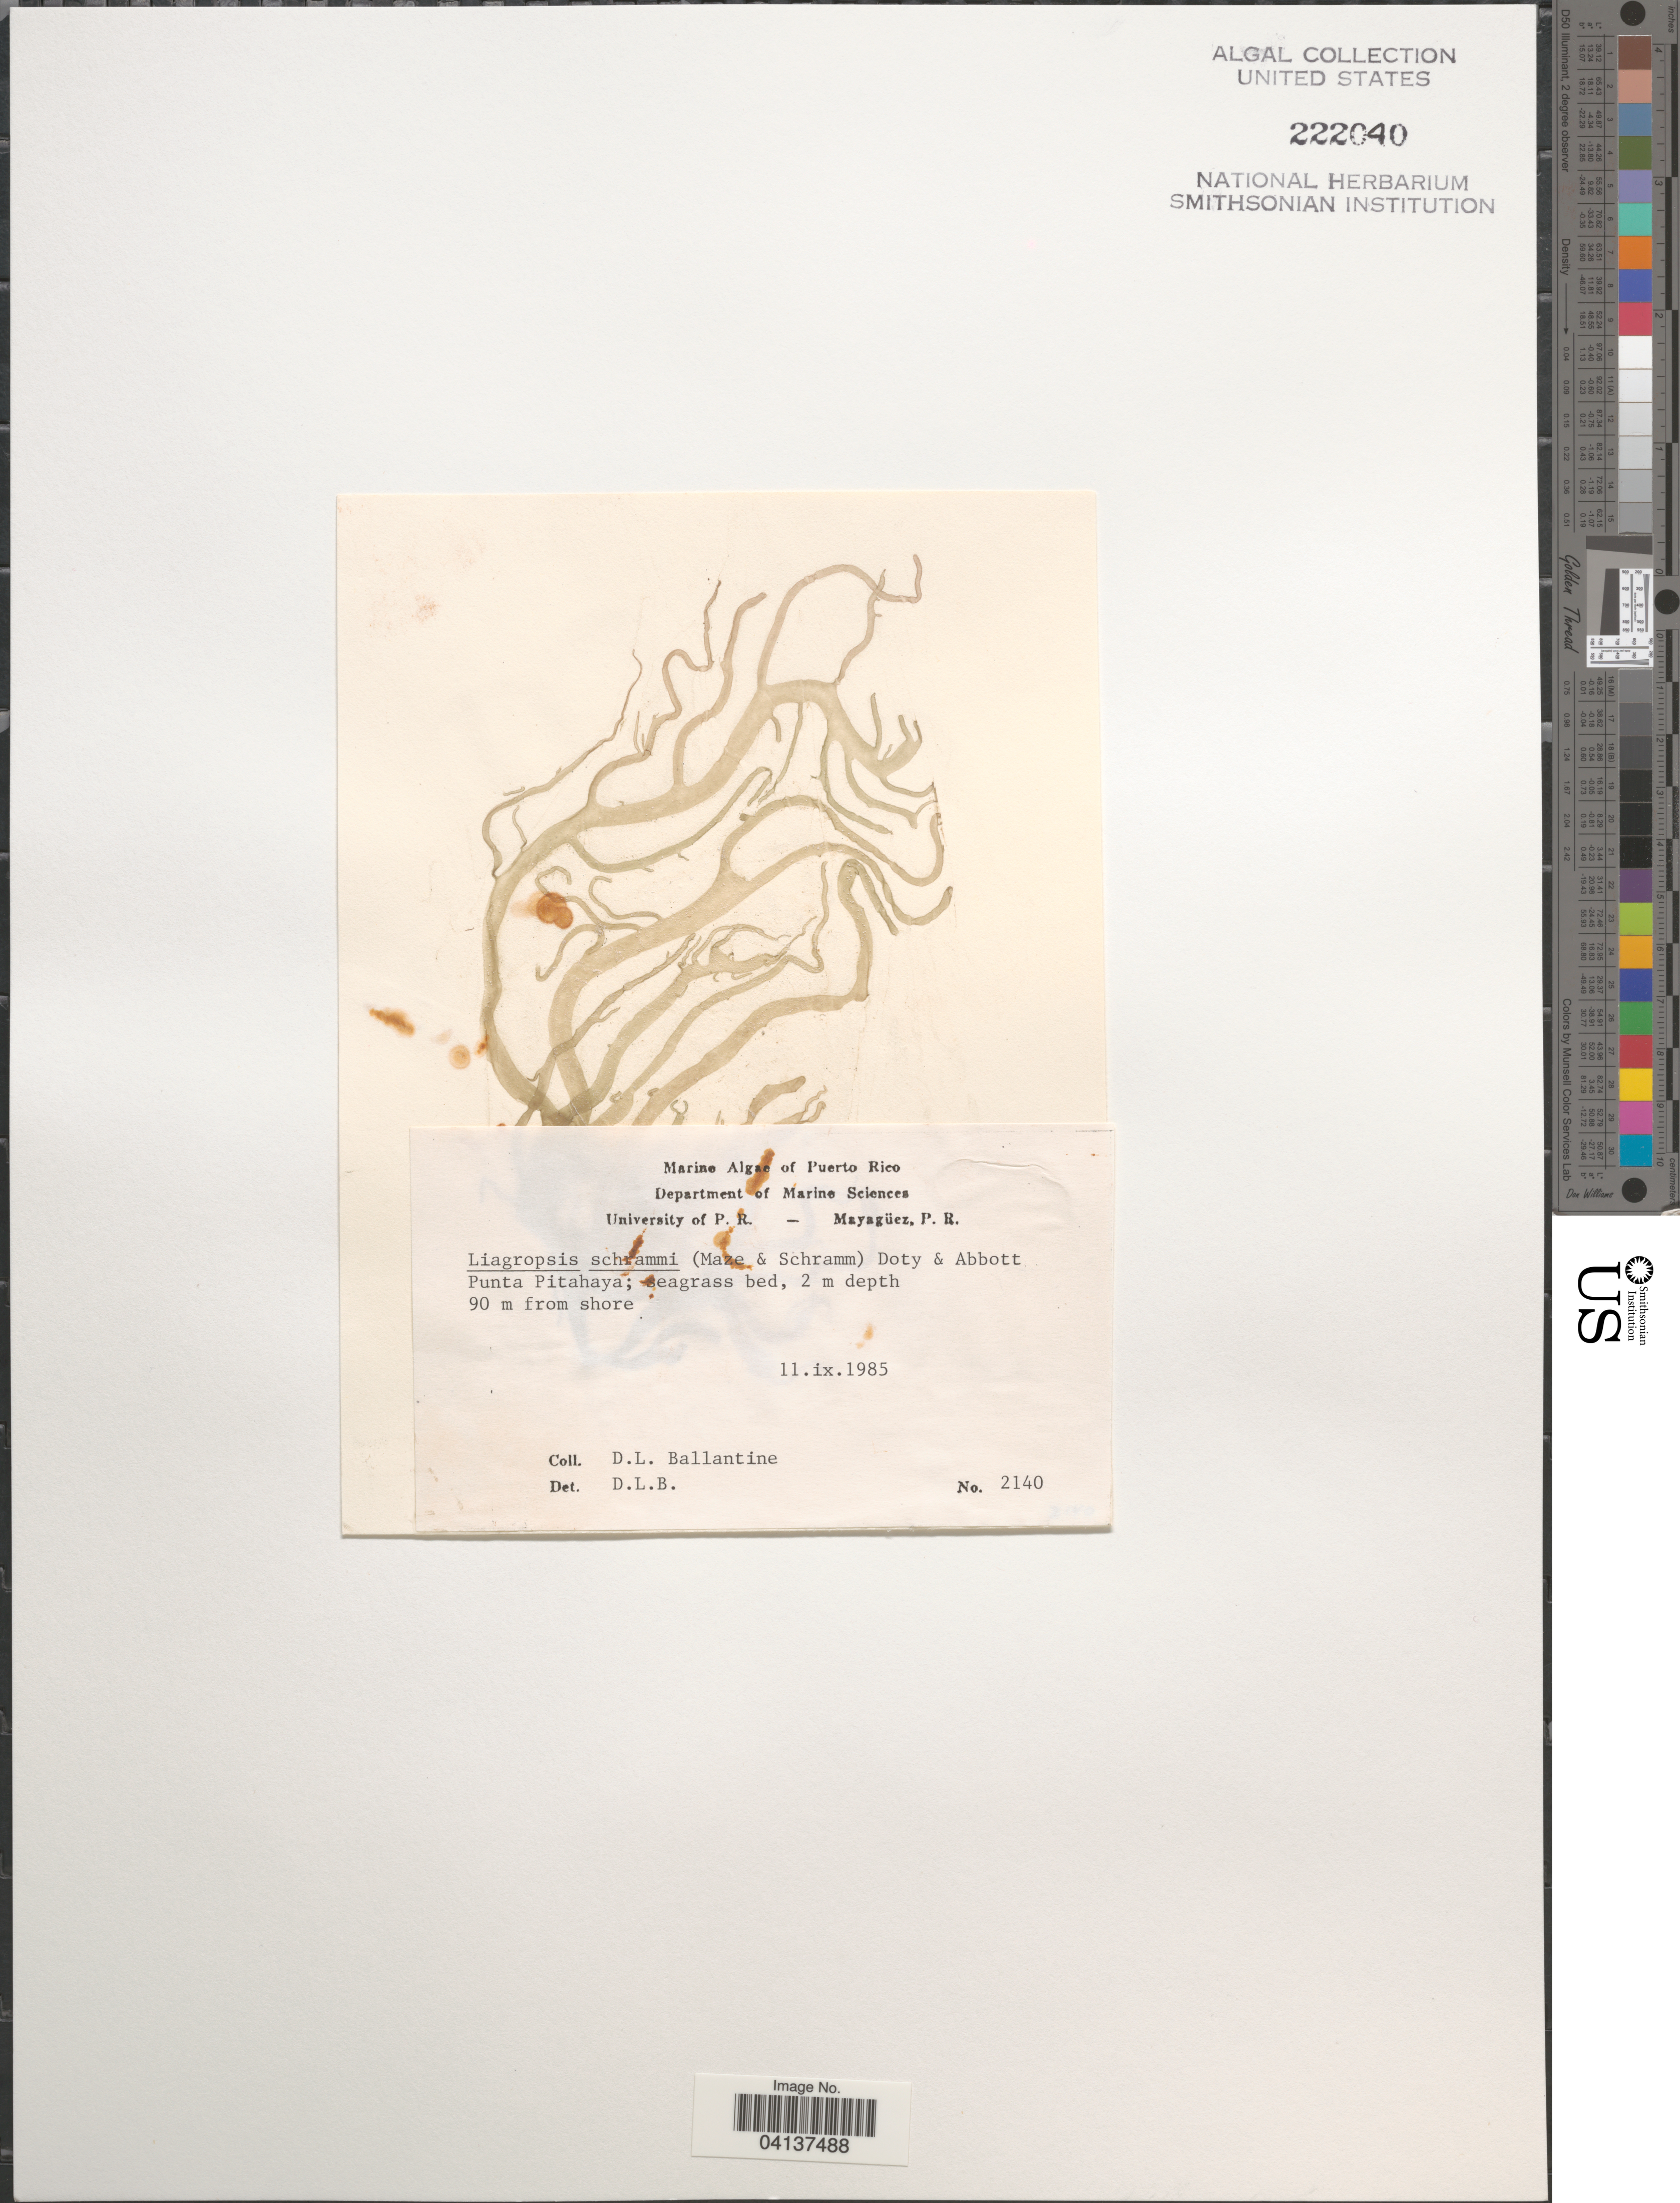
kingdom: Plantae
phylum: Rhodophyta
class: Florideophyceae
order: Nemaliales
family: Liagoraceae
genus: Liagoropsis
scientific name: Liagoropsis schrammii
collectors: D.L. Ballantine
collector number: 2140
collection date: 1985-09-11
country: Puerto Rico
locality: Punta Pitahaya.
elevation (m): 90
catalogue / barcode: US 222040